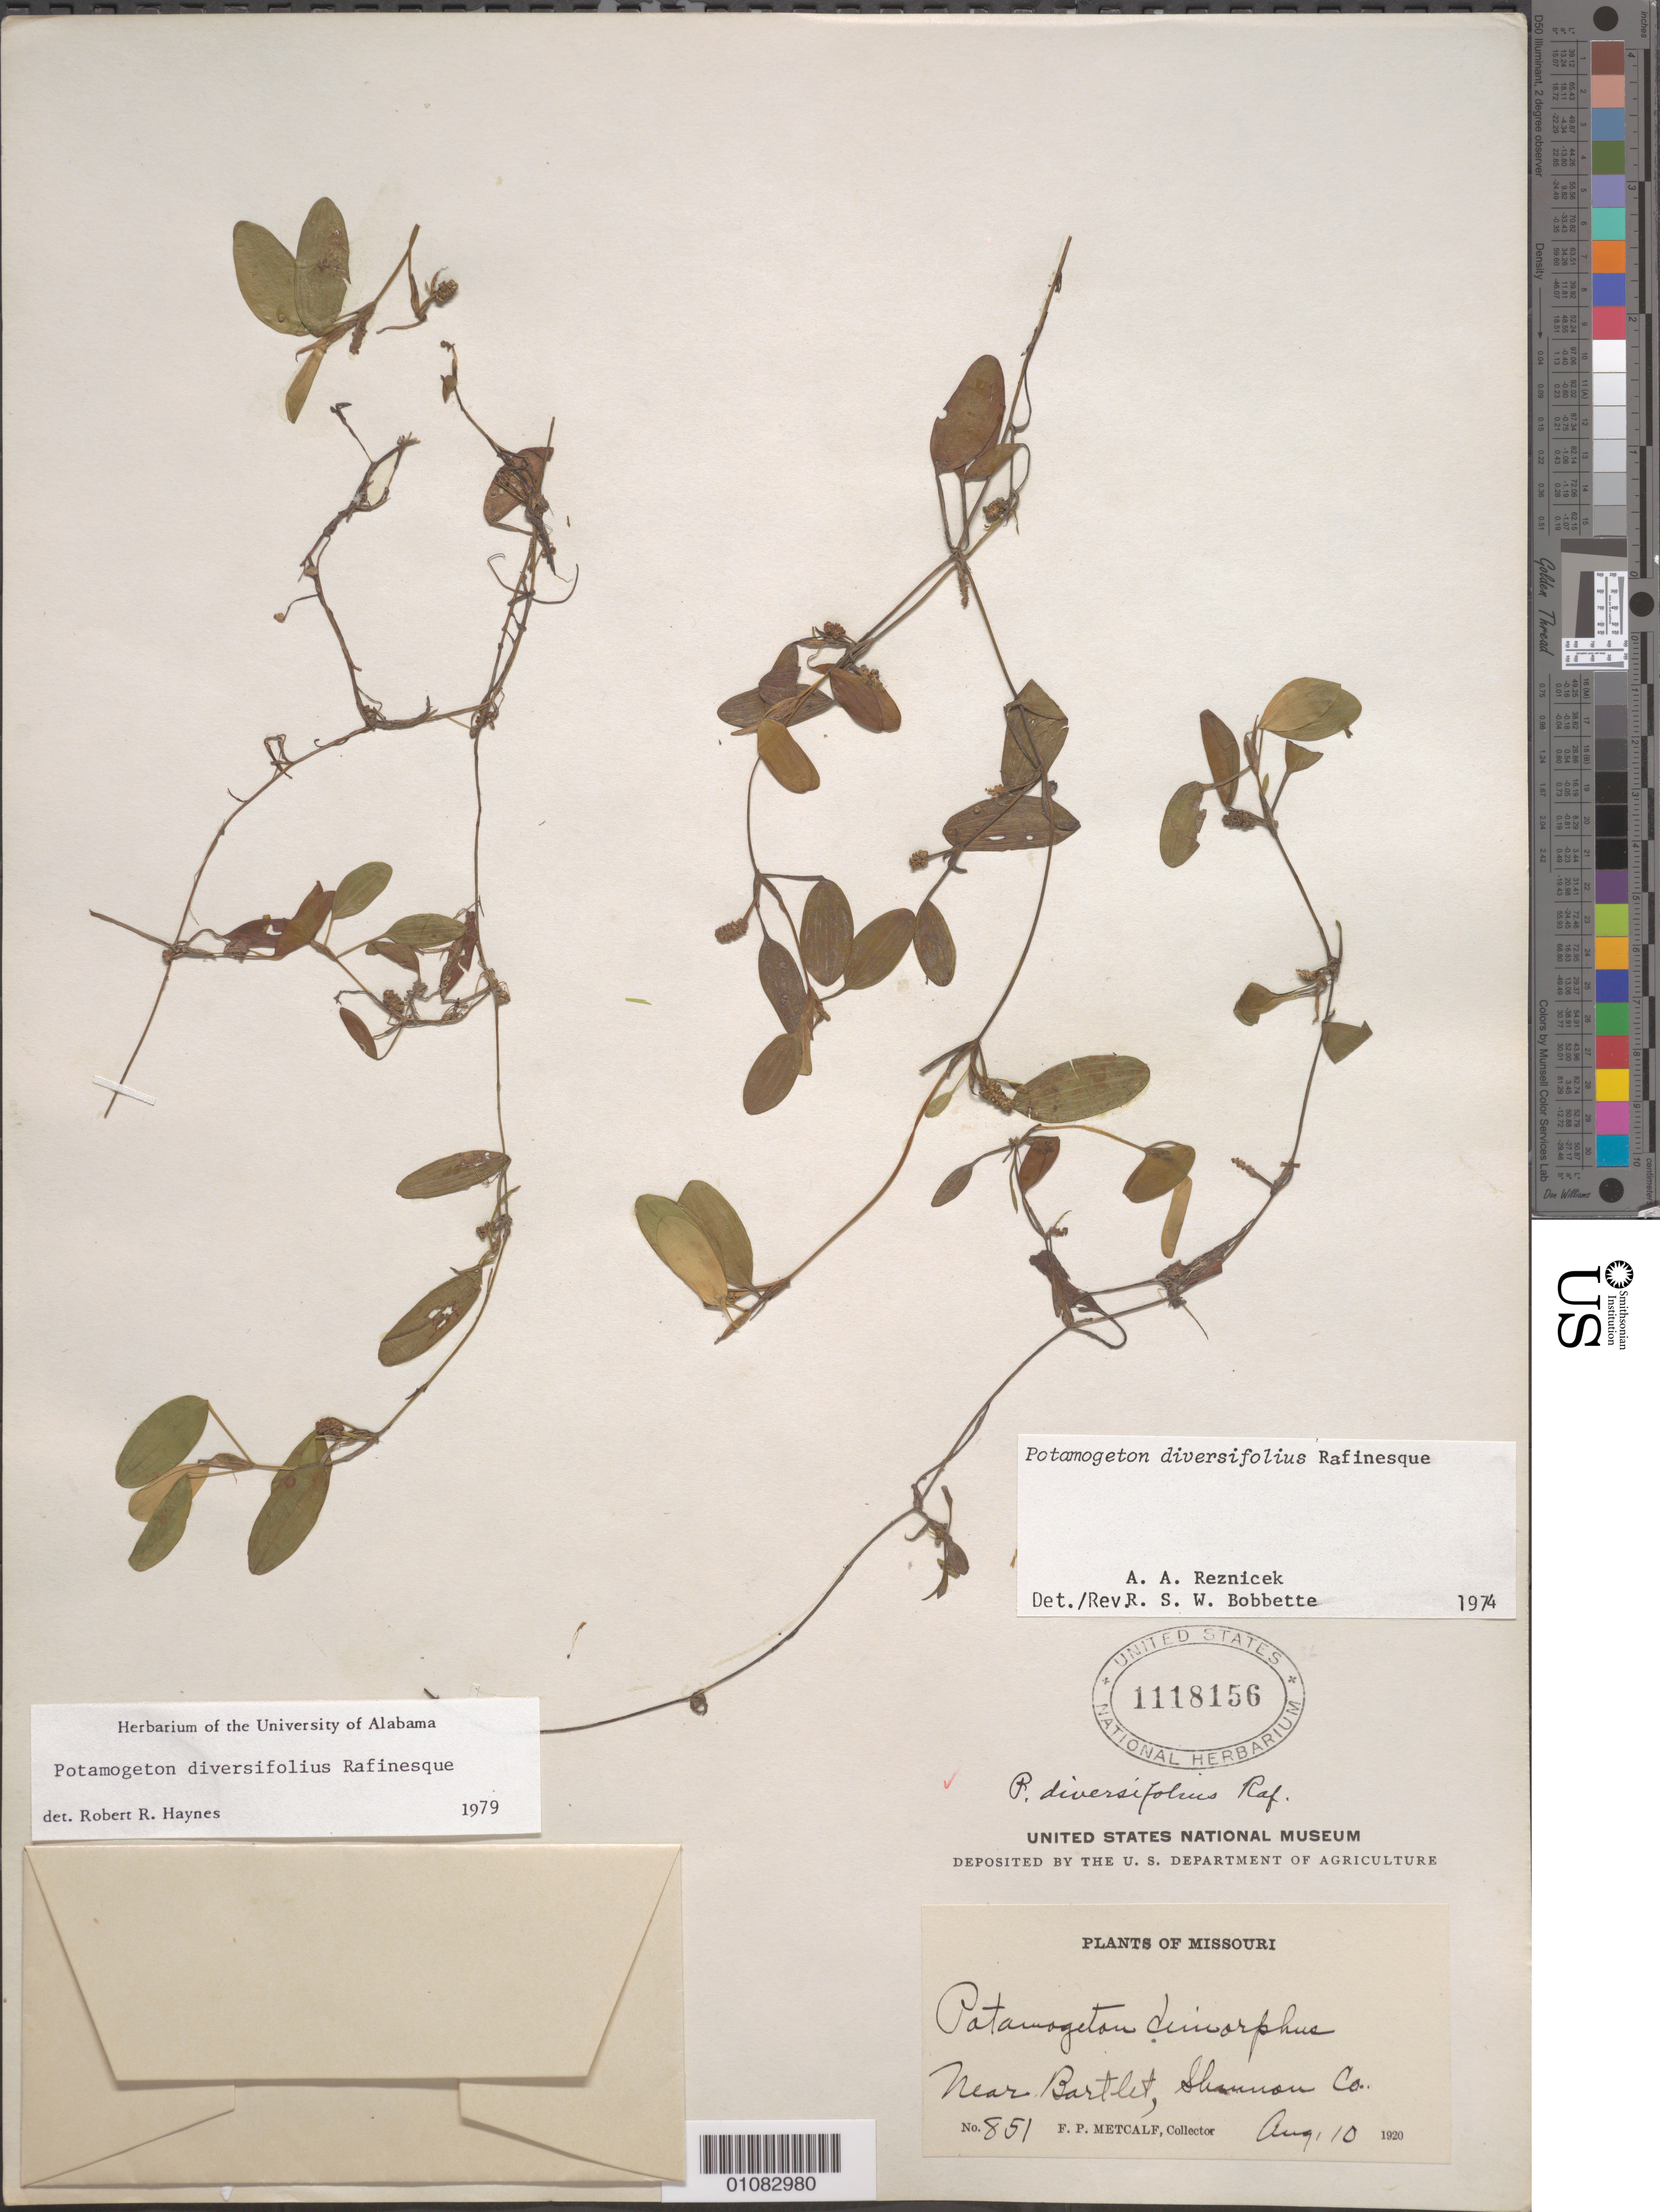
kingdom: Plantae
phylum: Tracheophyta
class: Liliopsida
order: Alismatales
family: Potamogetonaceae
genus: Potamogeton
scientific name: Potamogeton diversifolius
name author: Raf.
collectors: F. P. Metcalf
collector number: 851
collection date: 1920-08-10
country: United States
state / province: Missouri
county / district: Shannon County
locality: near Bartlet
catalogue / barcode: US 1118156